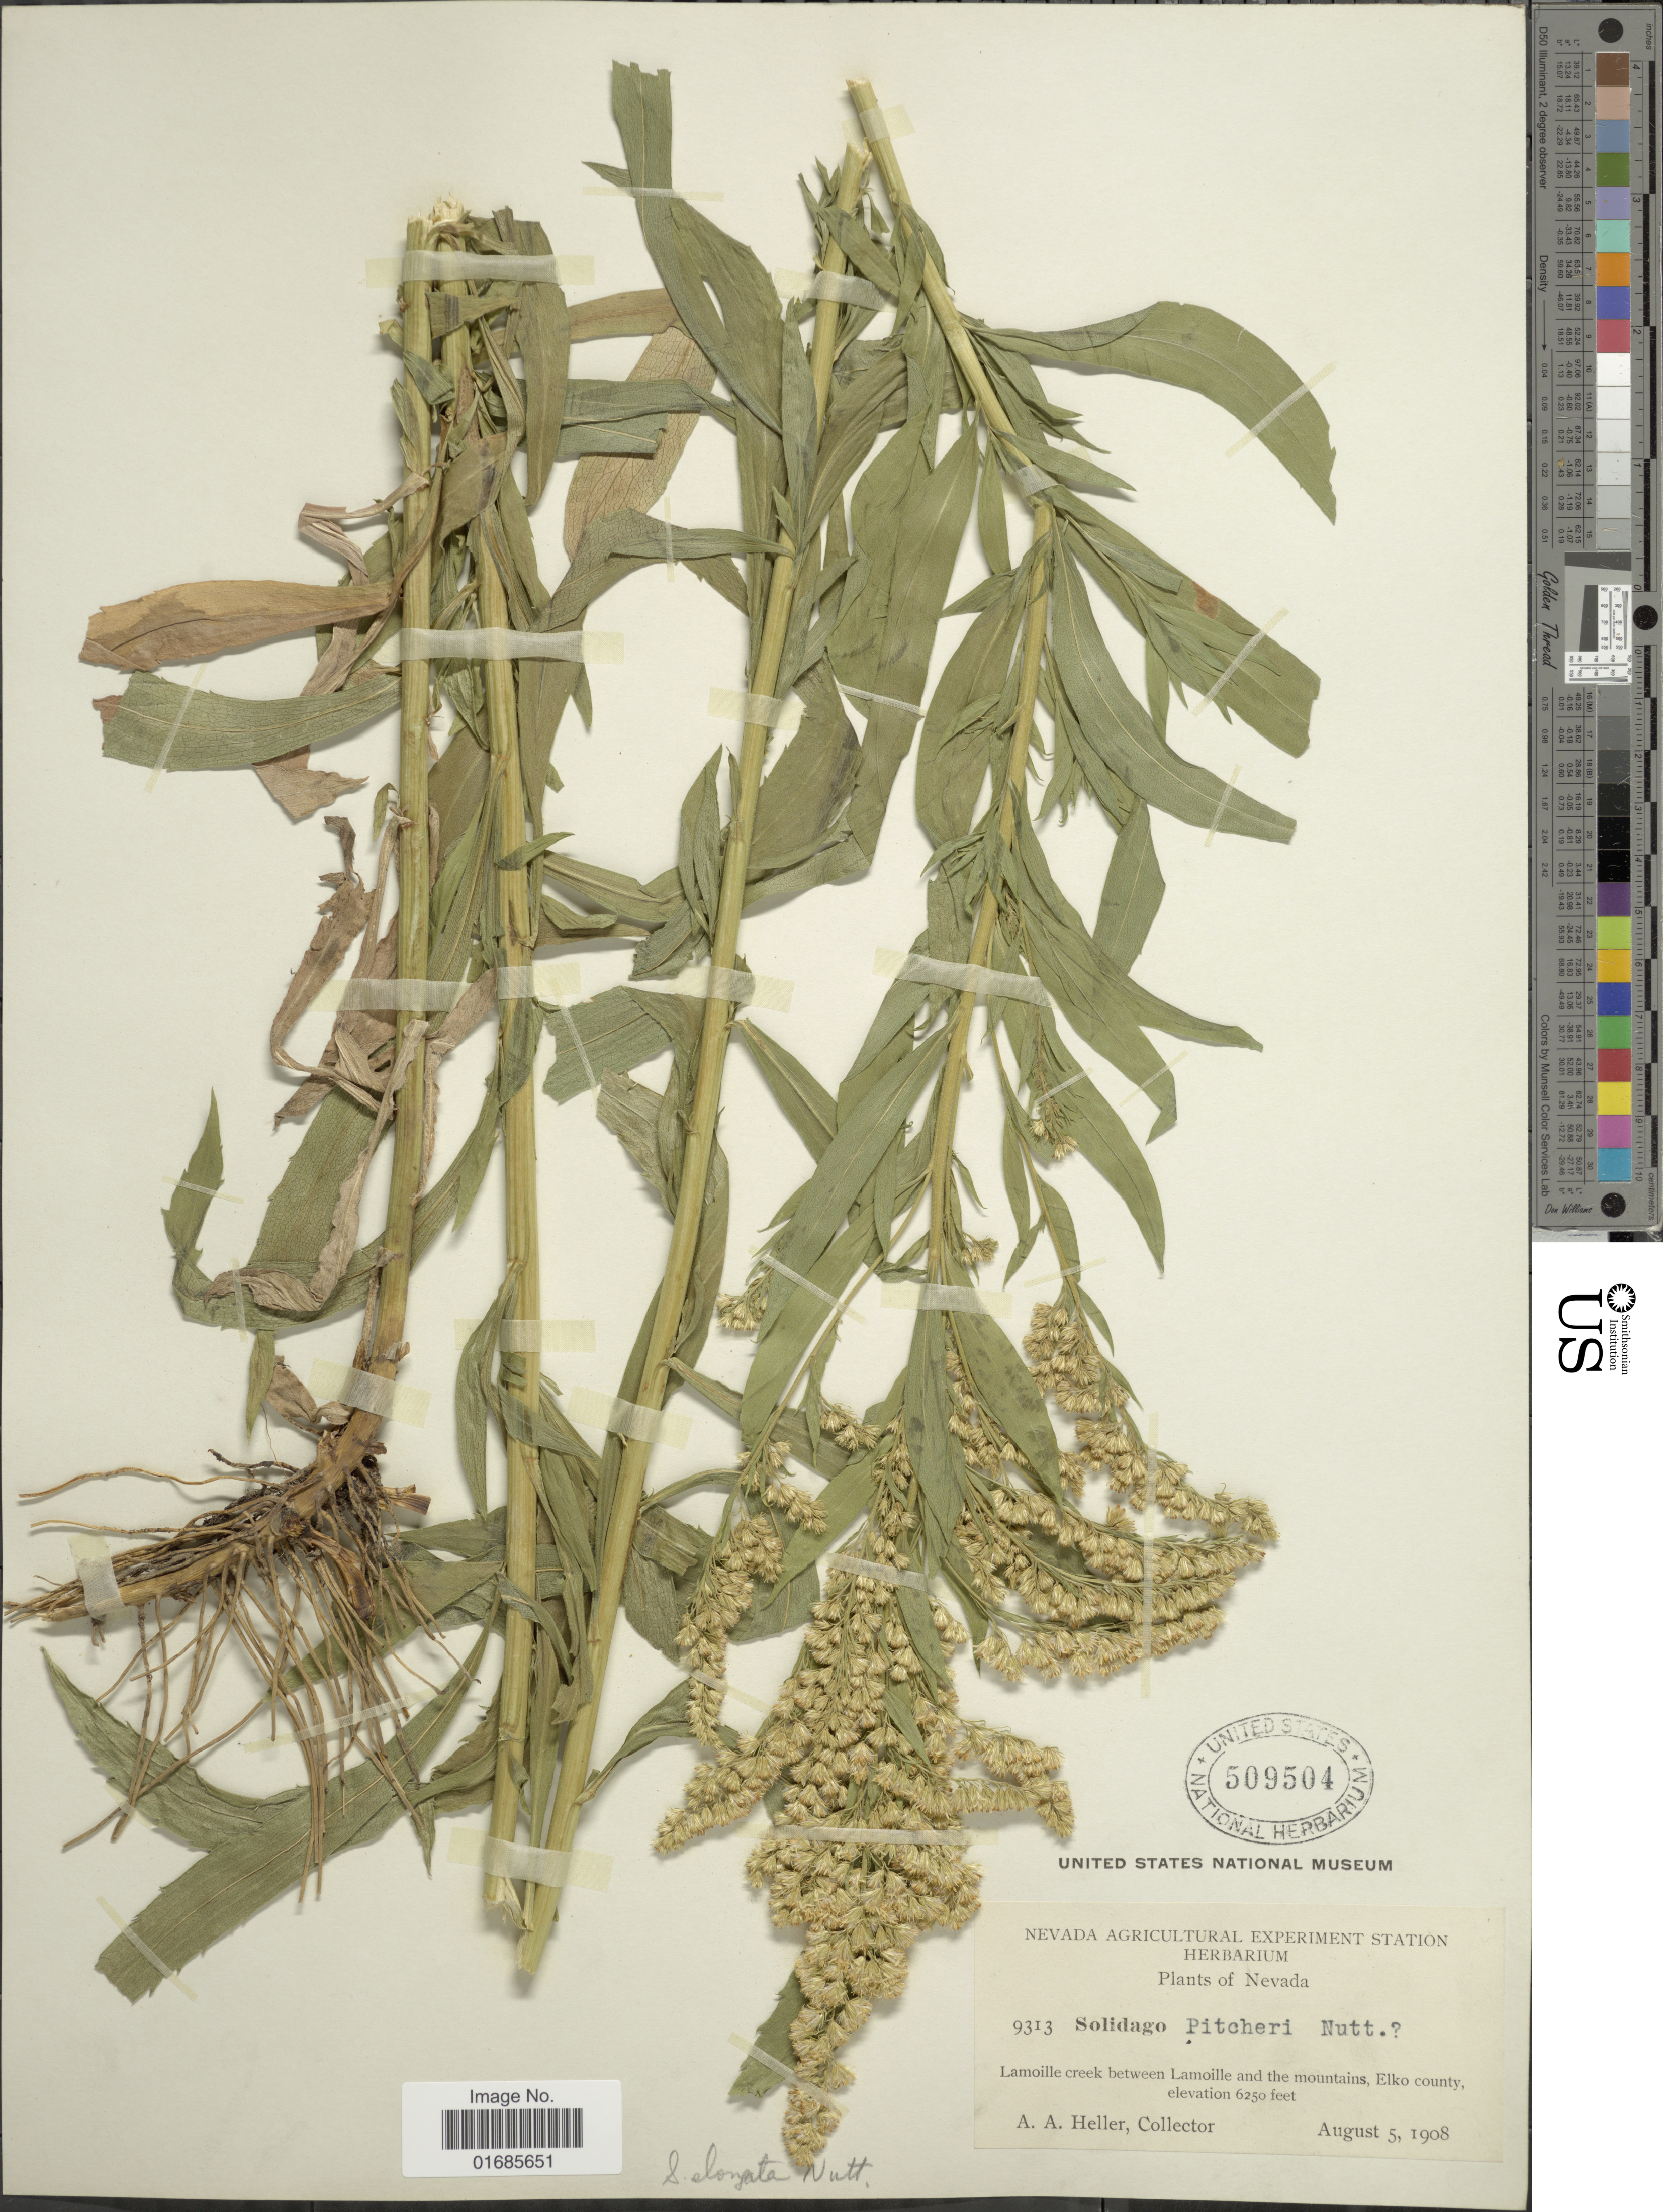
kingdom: Plantae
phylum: Tracheophyta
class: Magnoliopsida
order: Asterales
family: Asteraceae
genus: Solidago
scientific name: Solidago canadensis var. salebrosa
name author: (Piper) M.E. Jones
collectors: A. A. Heller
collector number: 9313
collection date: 1908-08-05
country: United States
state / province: Nevada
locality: Lamoille creek between Lamoille and the mountains, Elko county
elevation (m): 1905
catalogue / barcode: US 509504